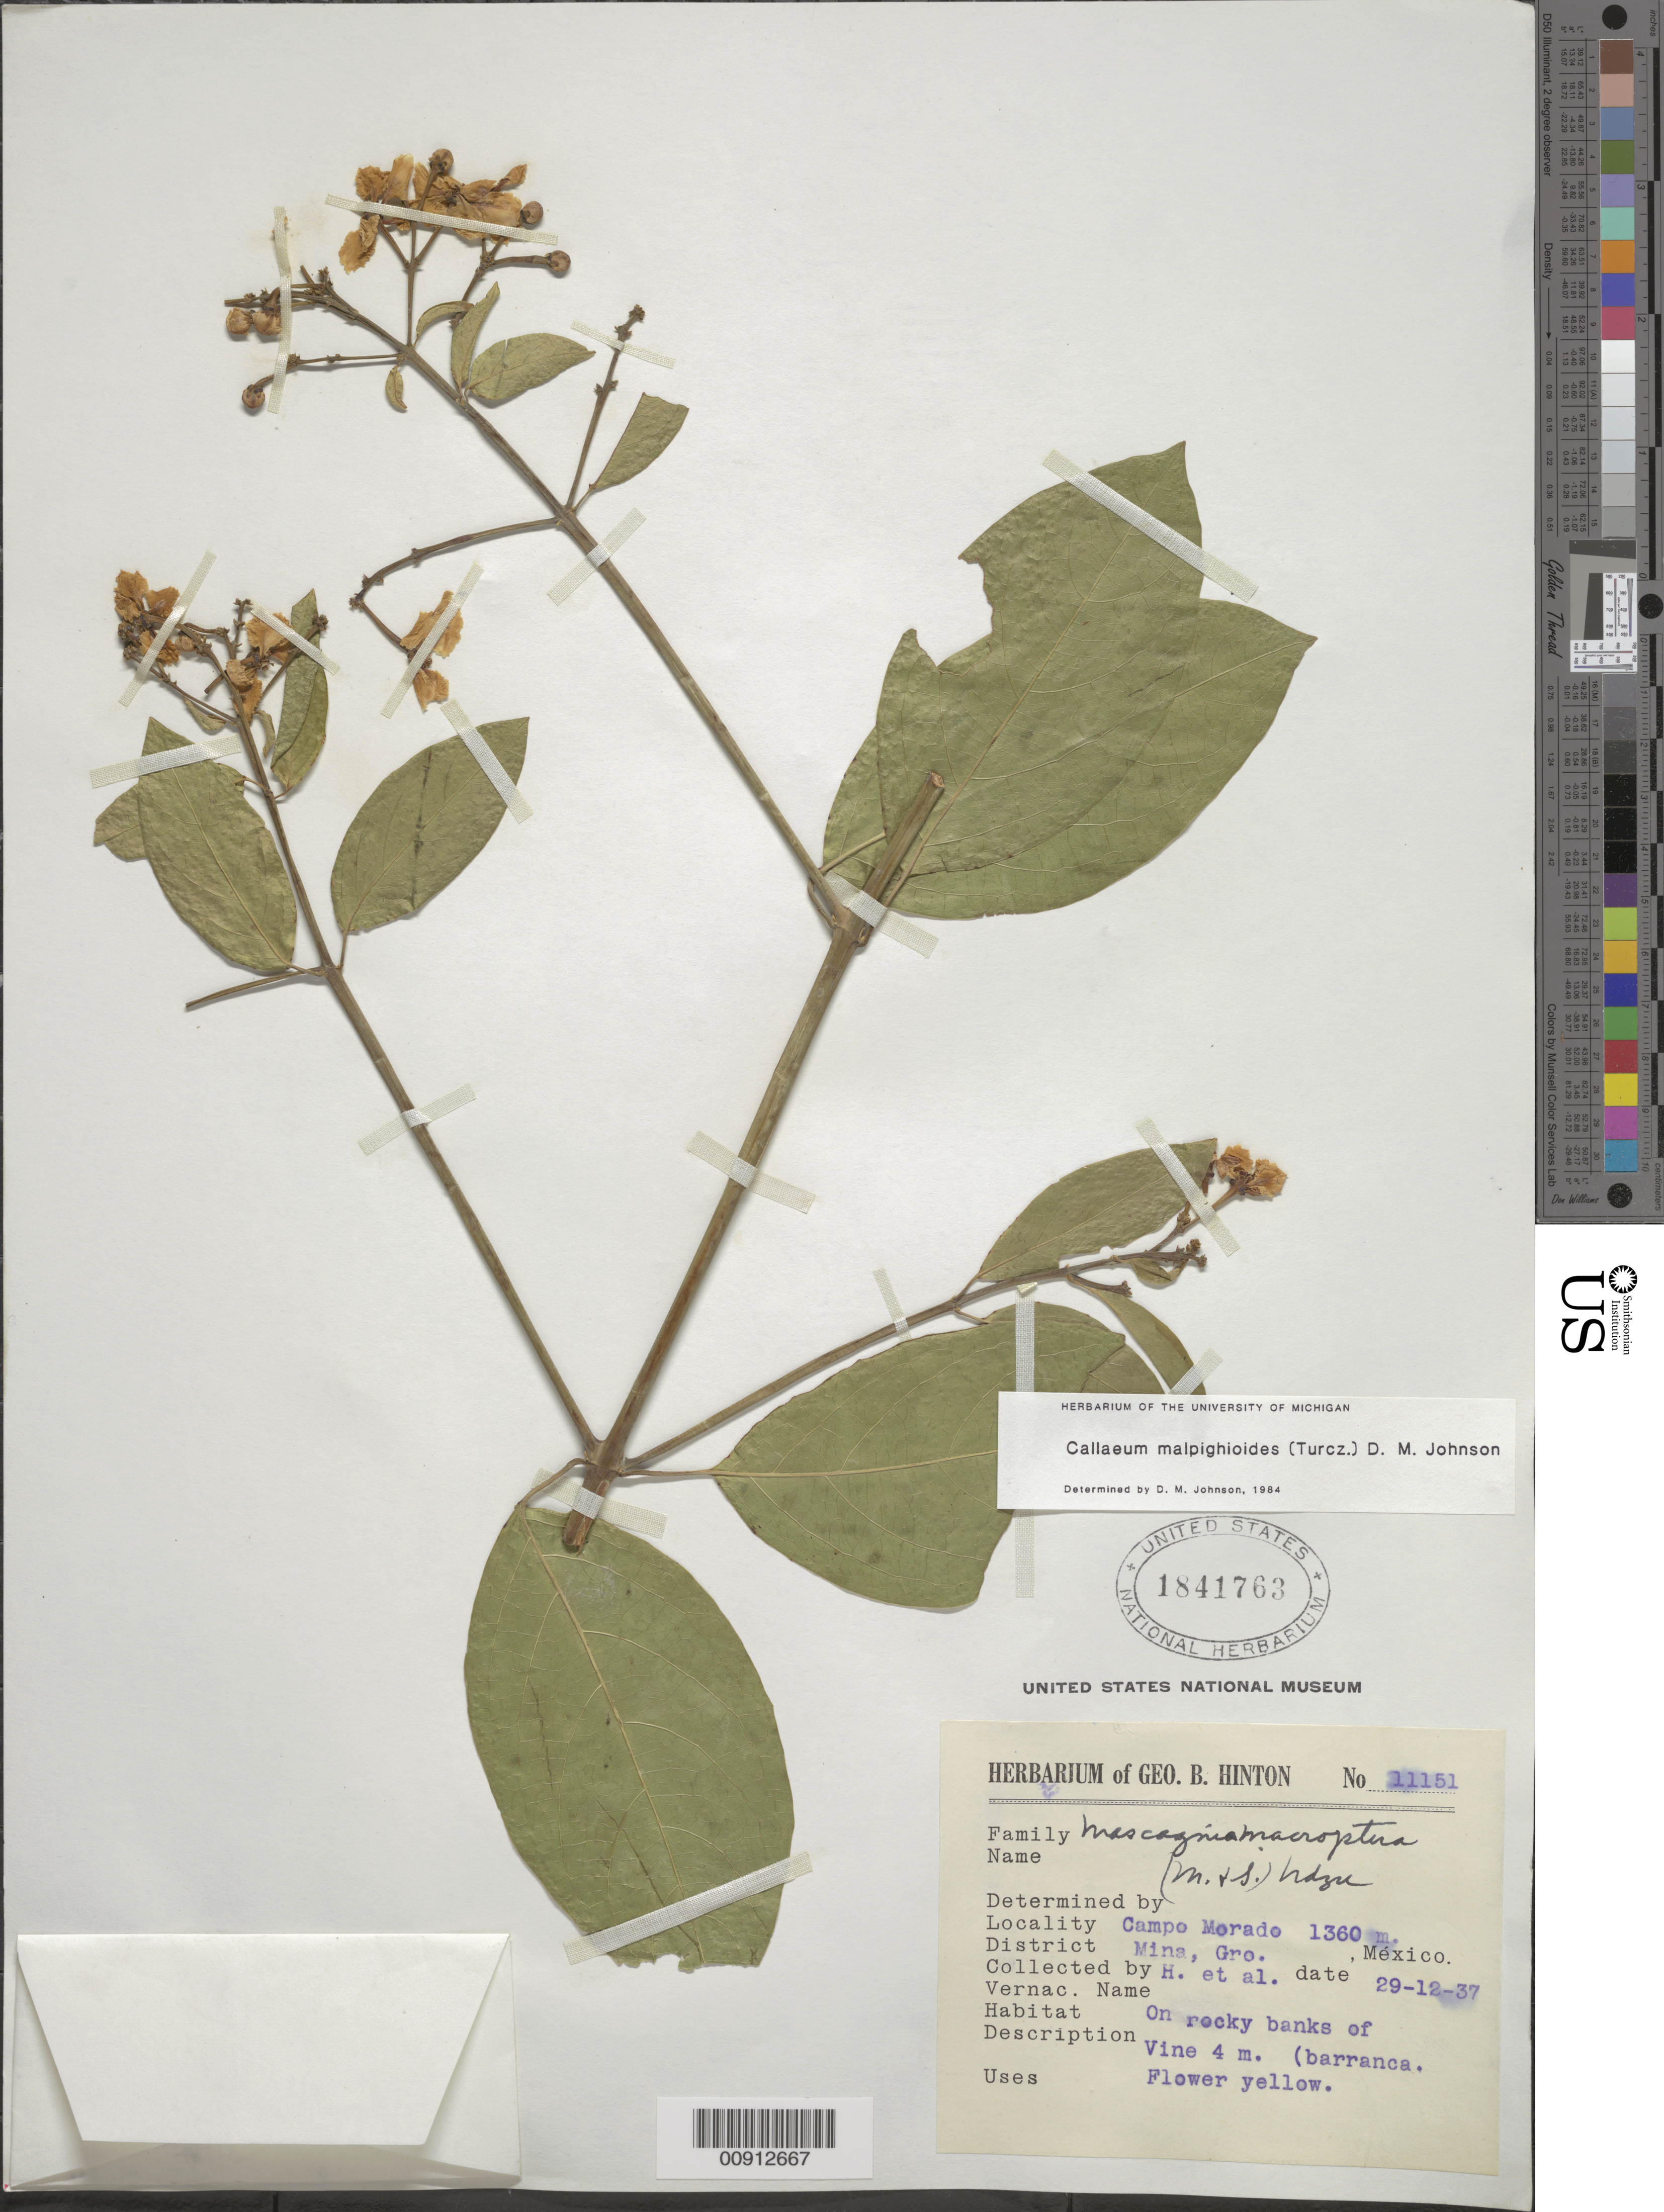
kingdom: Plantae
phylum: Tracheophyta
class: Magnoliopsida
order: Malpighiales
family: Malpighiaceae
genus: Callaeum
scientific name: Callaeum malpighioides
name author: (Turcz.) D.M. Johnson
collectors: G. B. Hinton & et al.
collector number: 11151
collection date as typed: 29 Dec 1937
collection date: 1937-12-29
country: Mexico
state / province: Guerrero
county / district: Mina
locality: Campo Morado, District Mina, Guerrero.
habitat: On rocky banks of barranca.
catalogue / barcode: US 1841763